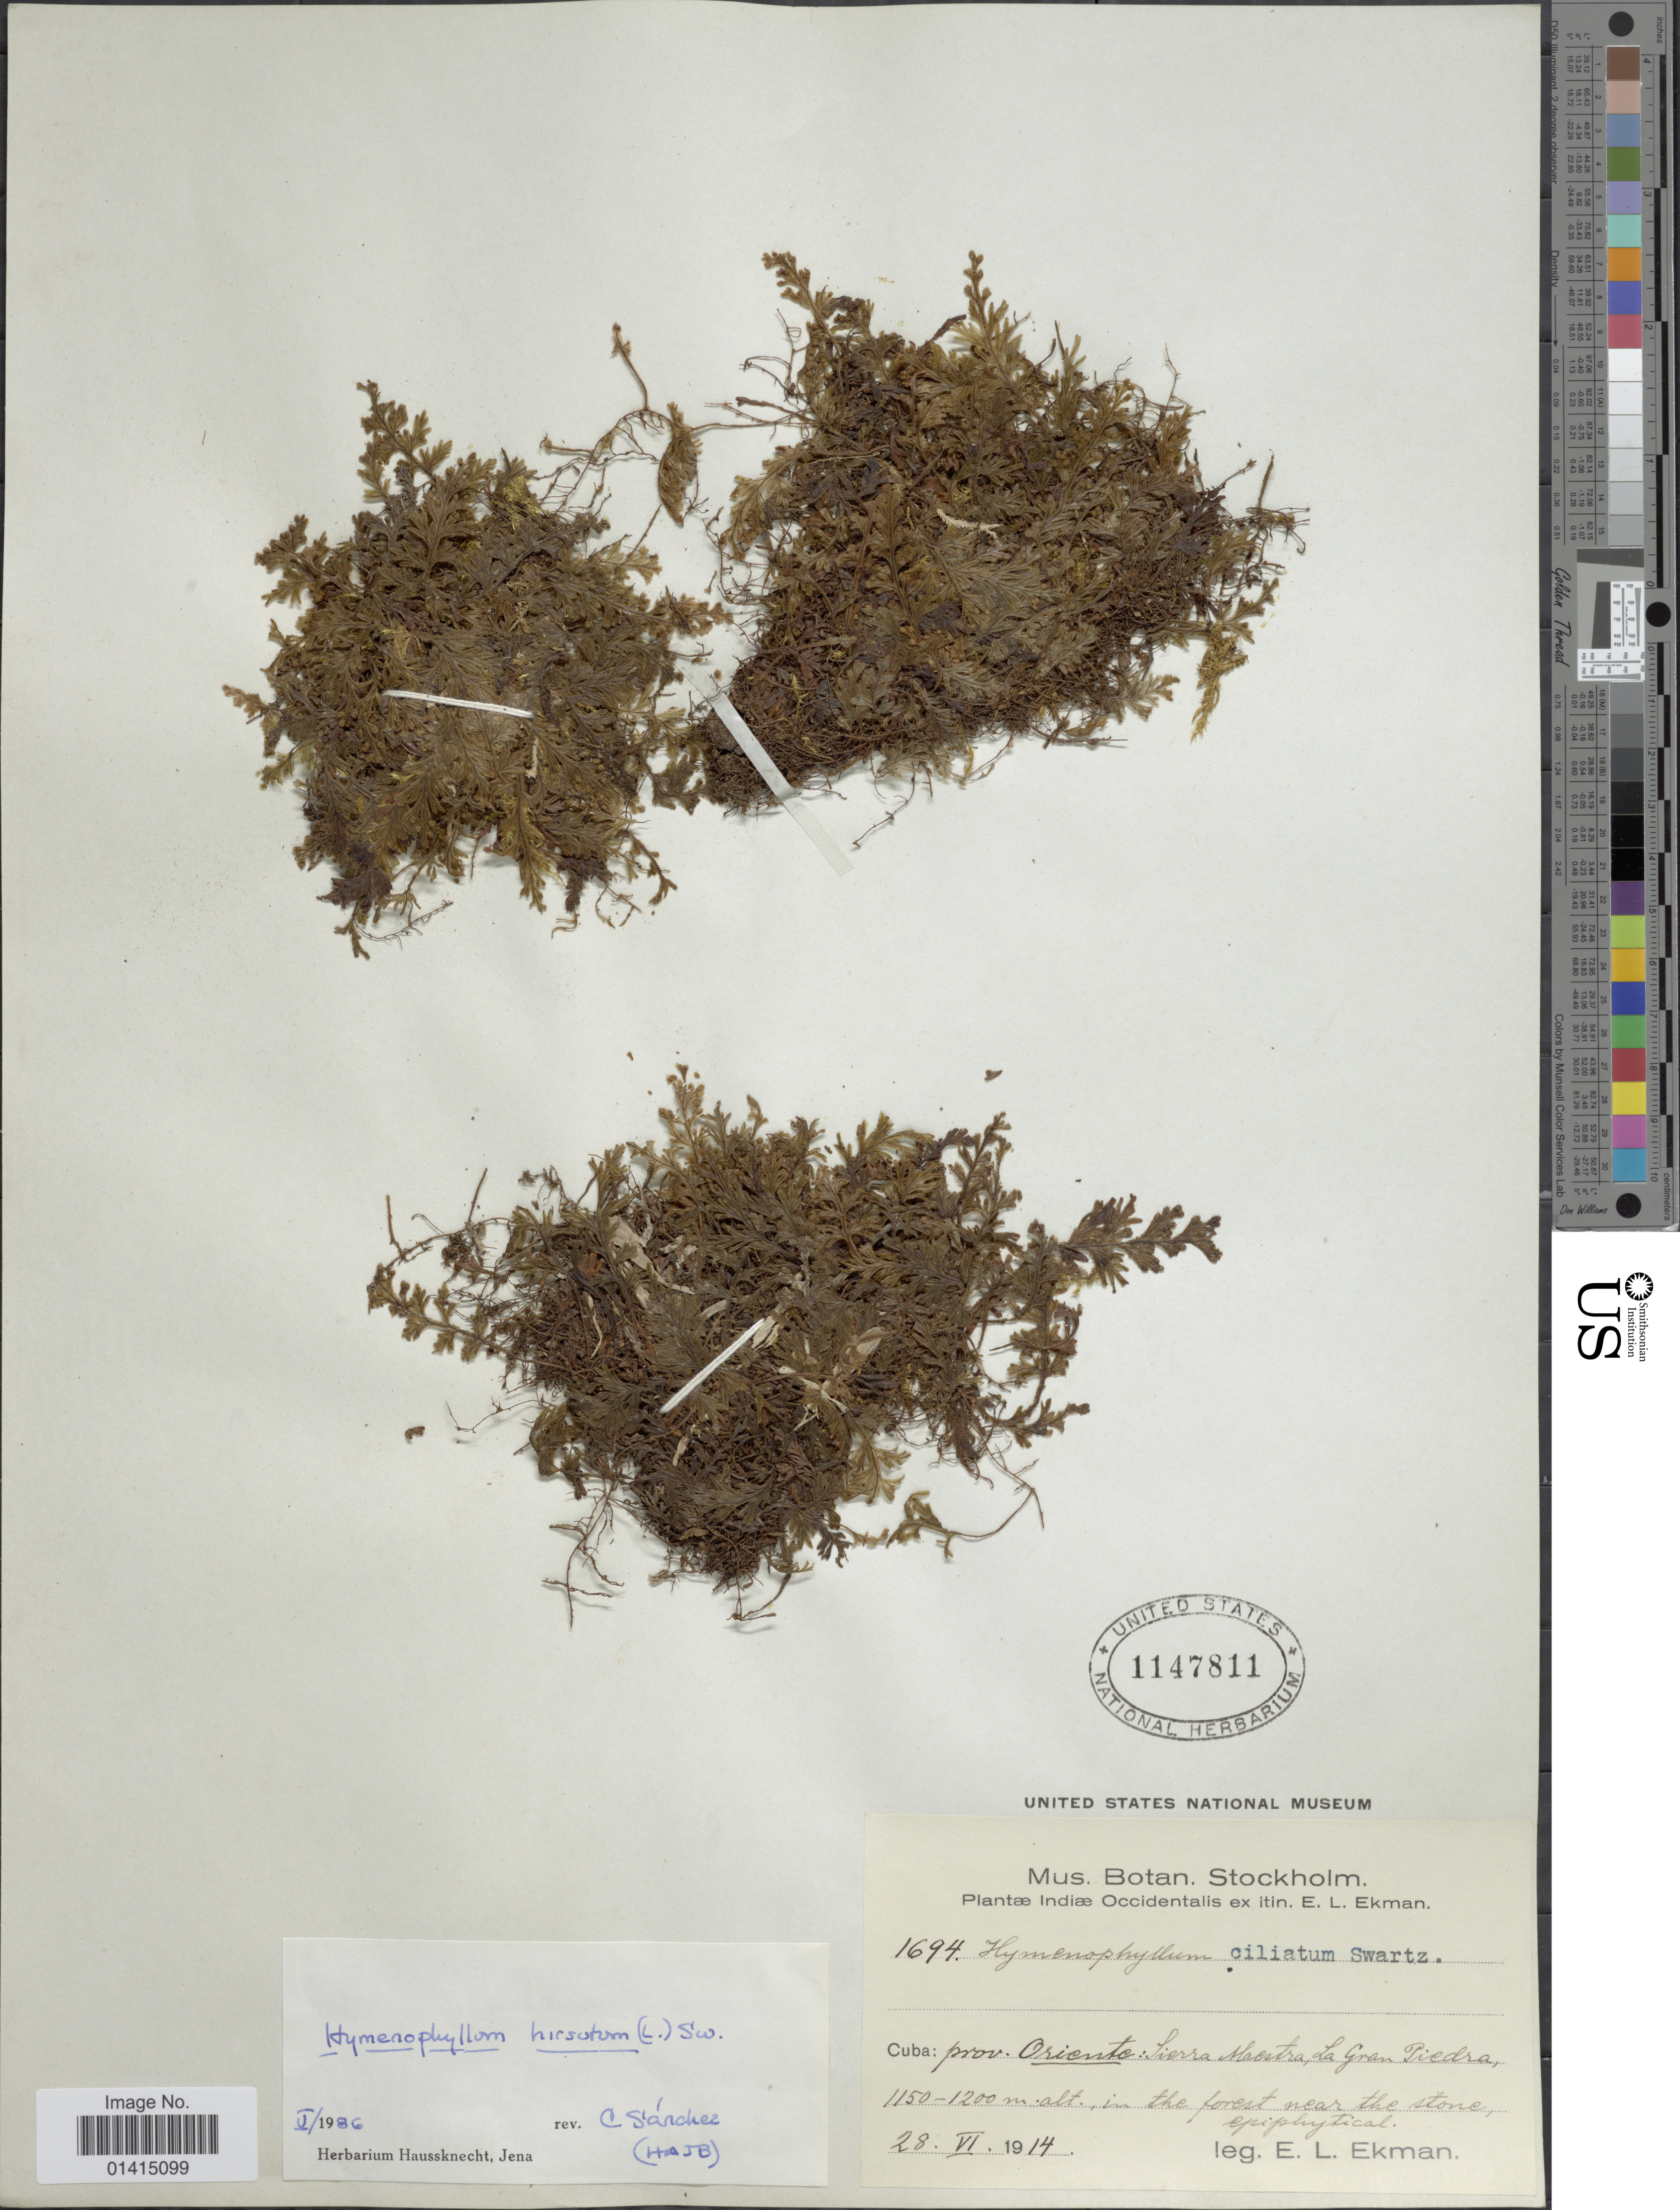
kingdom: Plantae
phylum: Tracheophyta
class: Polypodiopsida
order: Hymenophyllales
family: Hymenophyllaceae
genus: Hymenophyllum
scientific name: Hymenophyllum hirsutum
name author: (L.) Sw.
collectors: E. L. Ekman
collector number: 1694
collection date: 1914-06-28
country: Cuba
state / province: Oriente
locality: Cuba prov. Oriente: Sierra Maestra, La Gran Piedra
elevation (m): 1150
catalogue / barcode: US 1147811